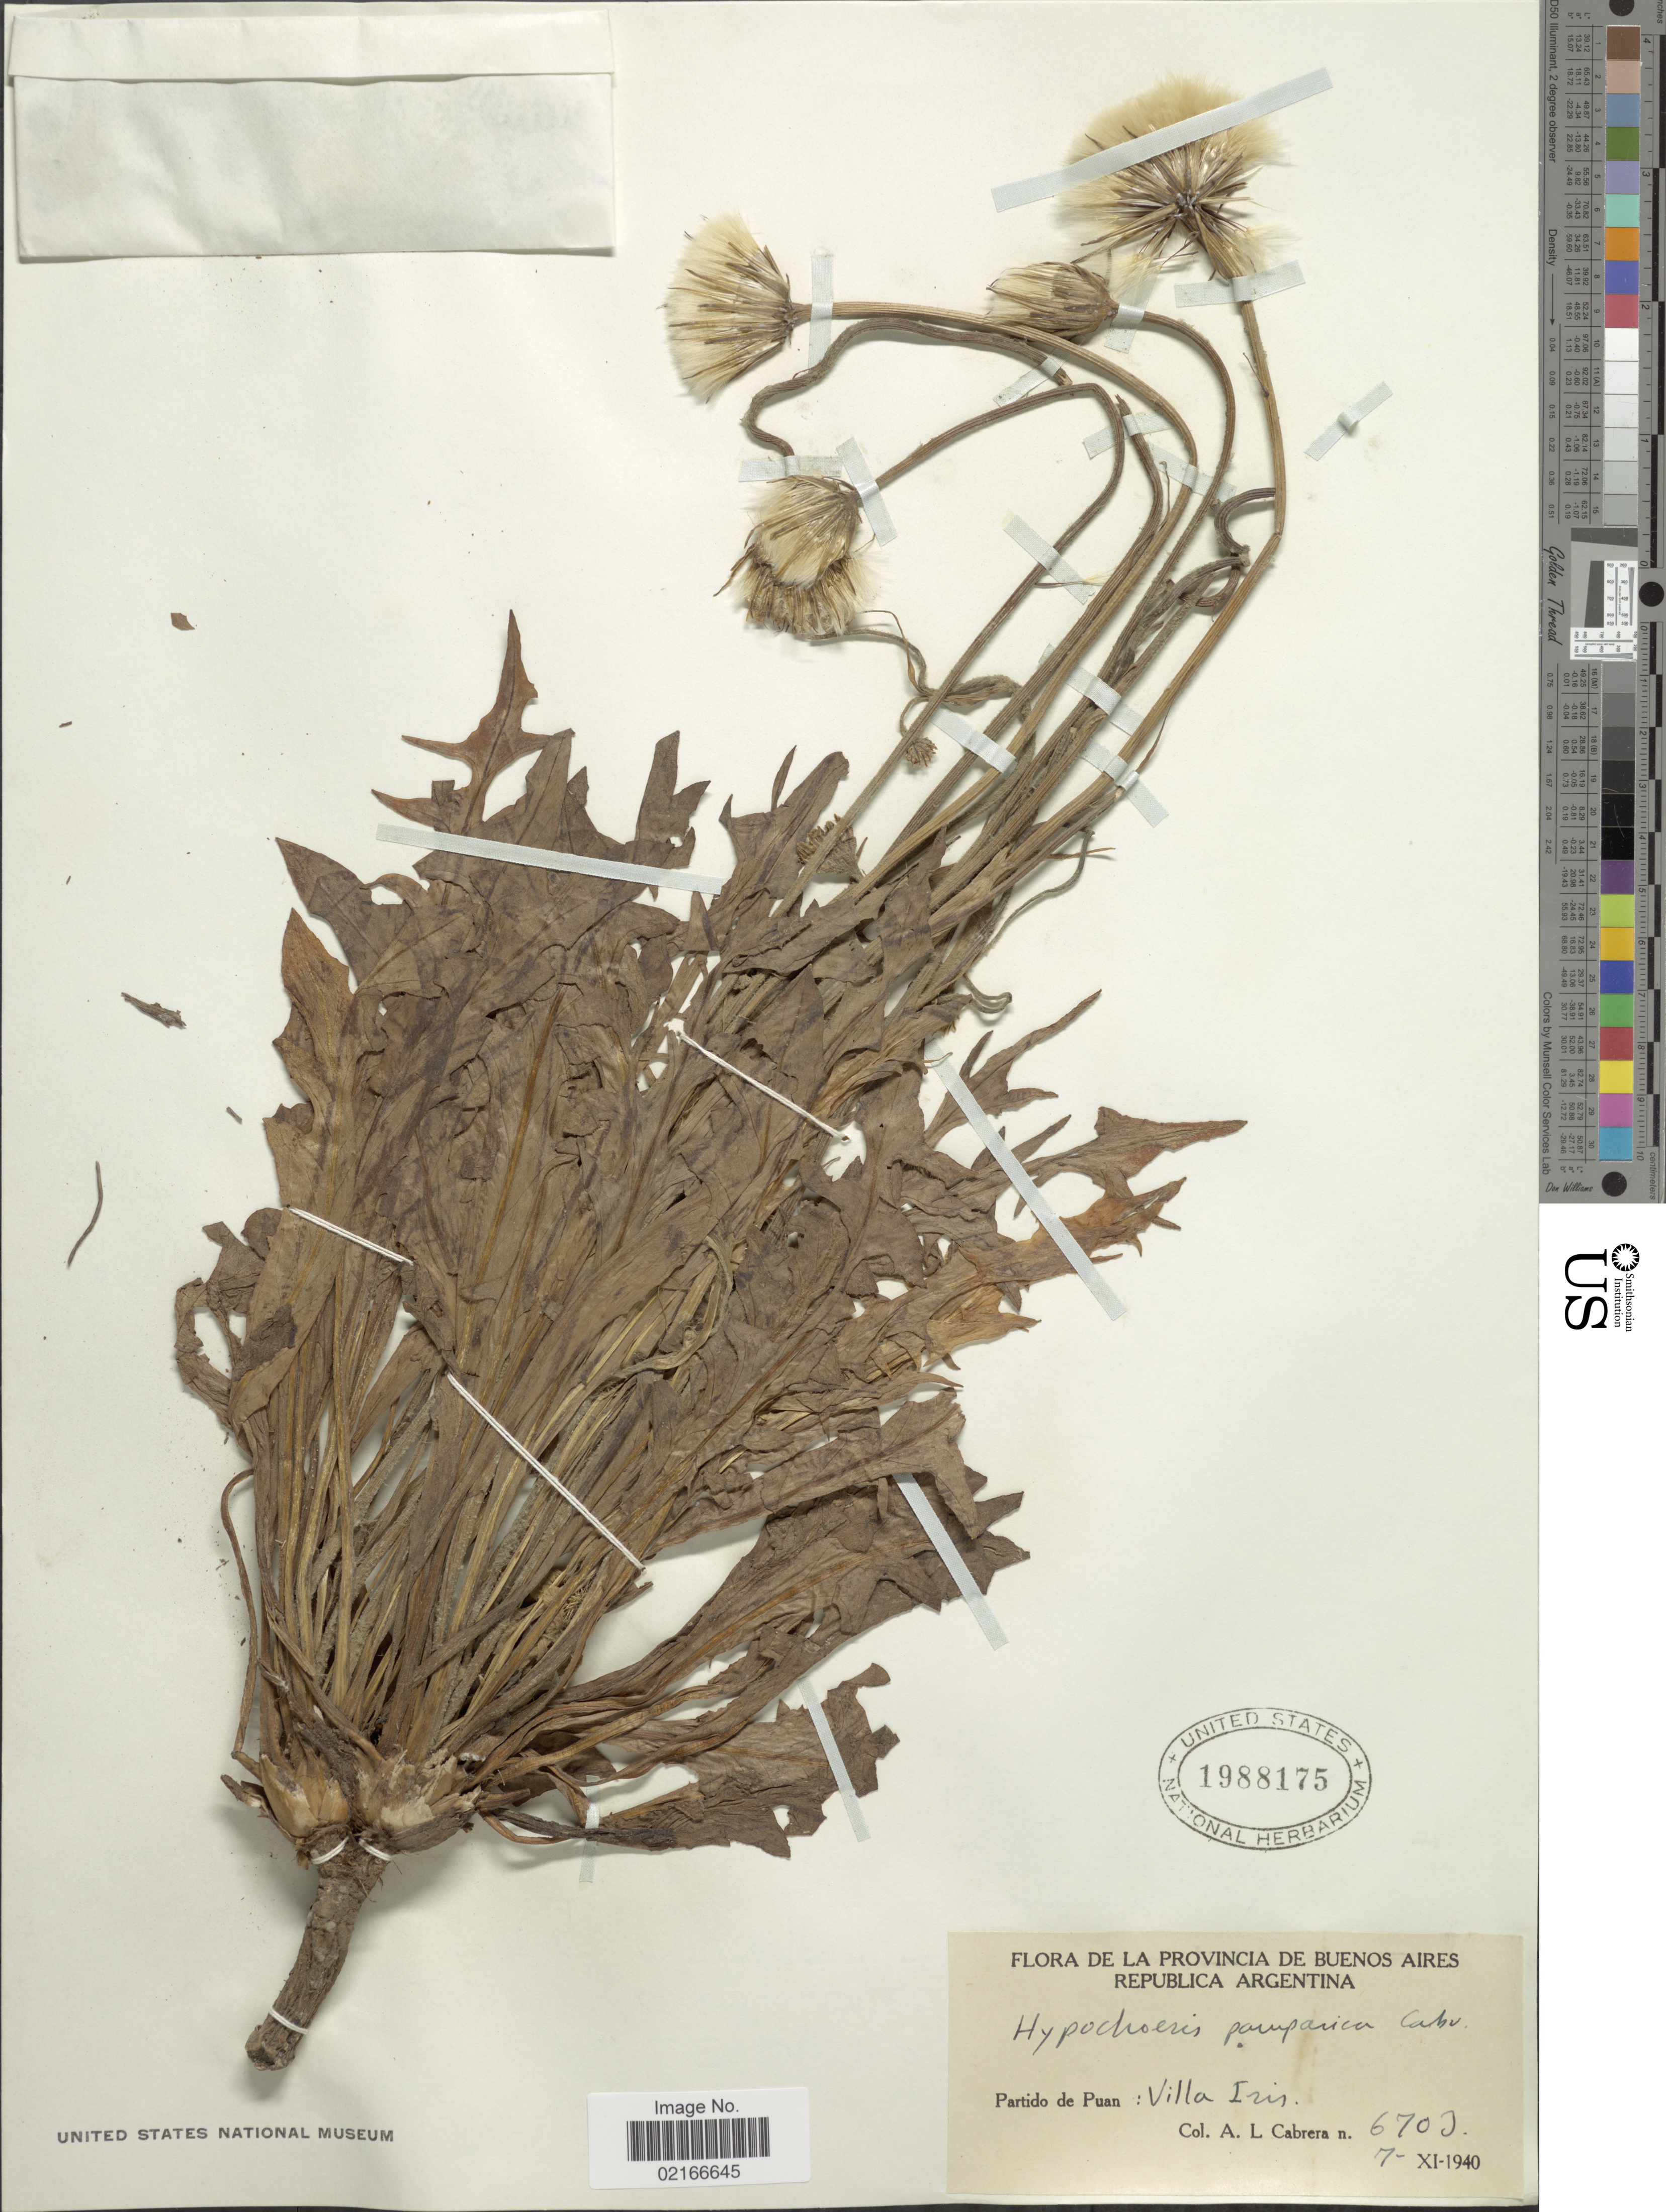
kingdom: Plantae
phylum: Tracheophyta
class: Magnoliopsida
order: Asterales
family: Asteraceae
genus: Hypochaeris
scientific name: Hypochaeris petiolaris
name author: (Hook. & Arn.) Griseb.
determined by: Mailhos, Ary, (MVFA), Universidad de la Republica (URUGUAY)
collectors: A. L. Cabrera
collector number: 6703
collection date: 1940-11-07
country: Argentina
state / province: Buenos Aires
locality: Partido de Puan: Villa Iris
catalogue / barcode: US 1988175